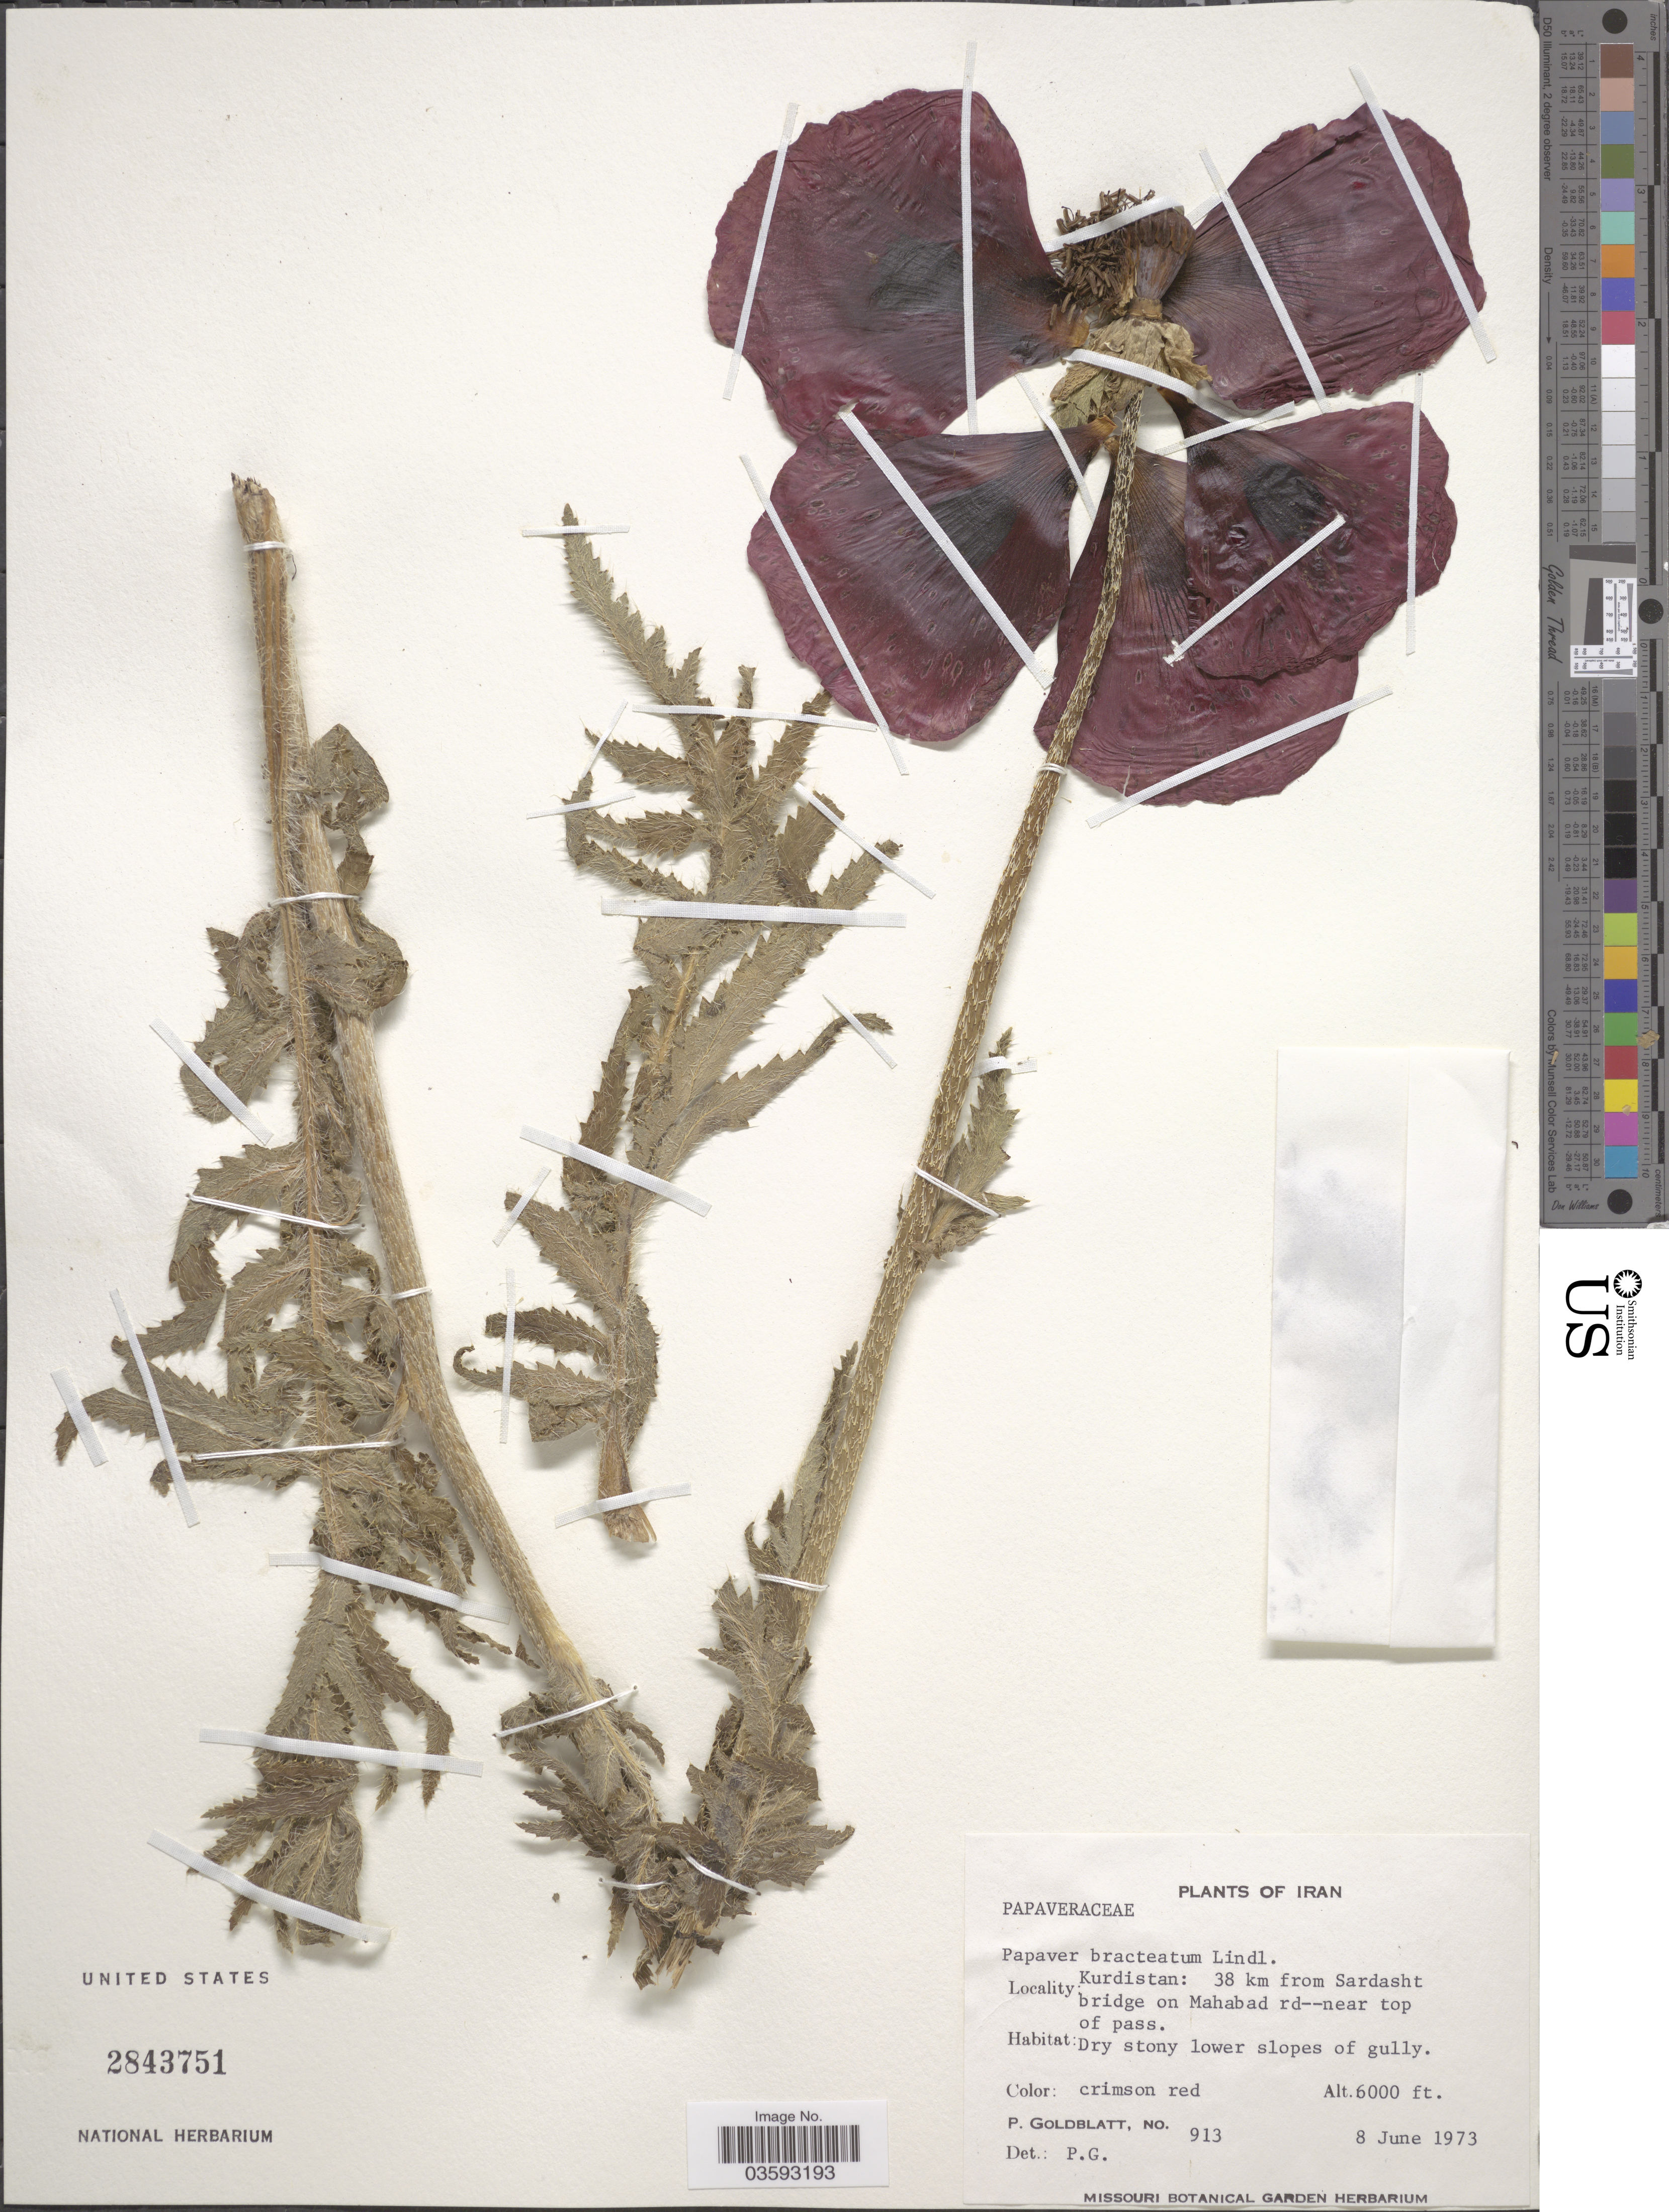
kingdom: Plantae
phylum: Tracheophyta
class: Magnoliopsida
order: Ranunculales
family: Papaveraceae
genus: Papaver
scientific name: Papaver bracteatum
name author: Lindl.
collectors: P. Goldblatt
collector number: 913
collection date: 1973-06-08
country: Iran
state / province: Kurdistan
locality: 38 km from Sardasht bridge on Mahabad rd--near top of pass.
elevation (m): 1829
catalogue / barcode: US 2843751